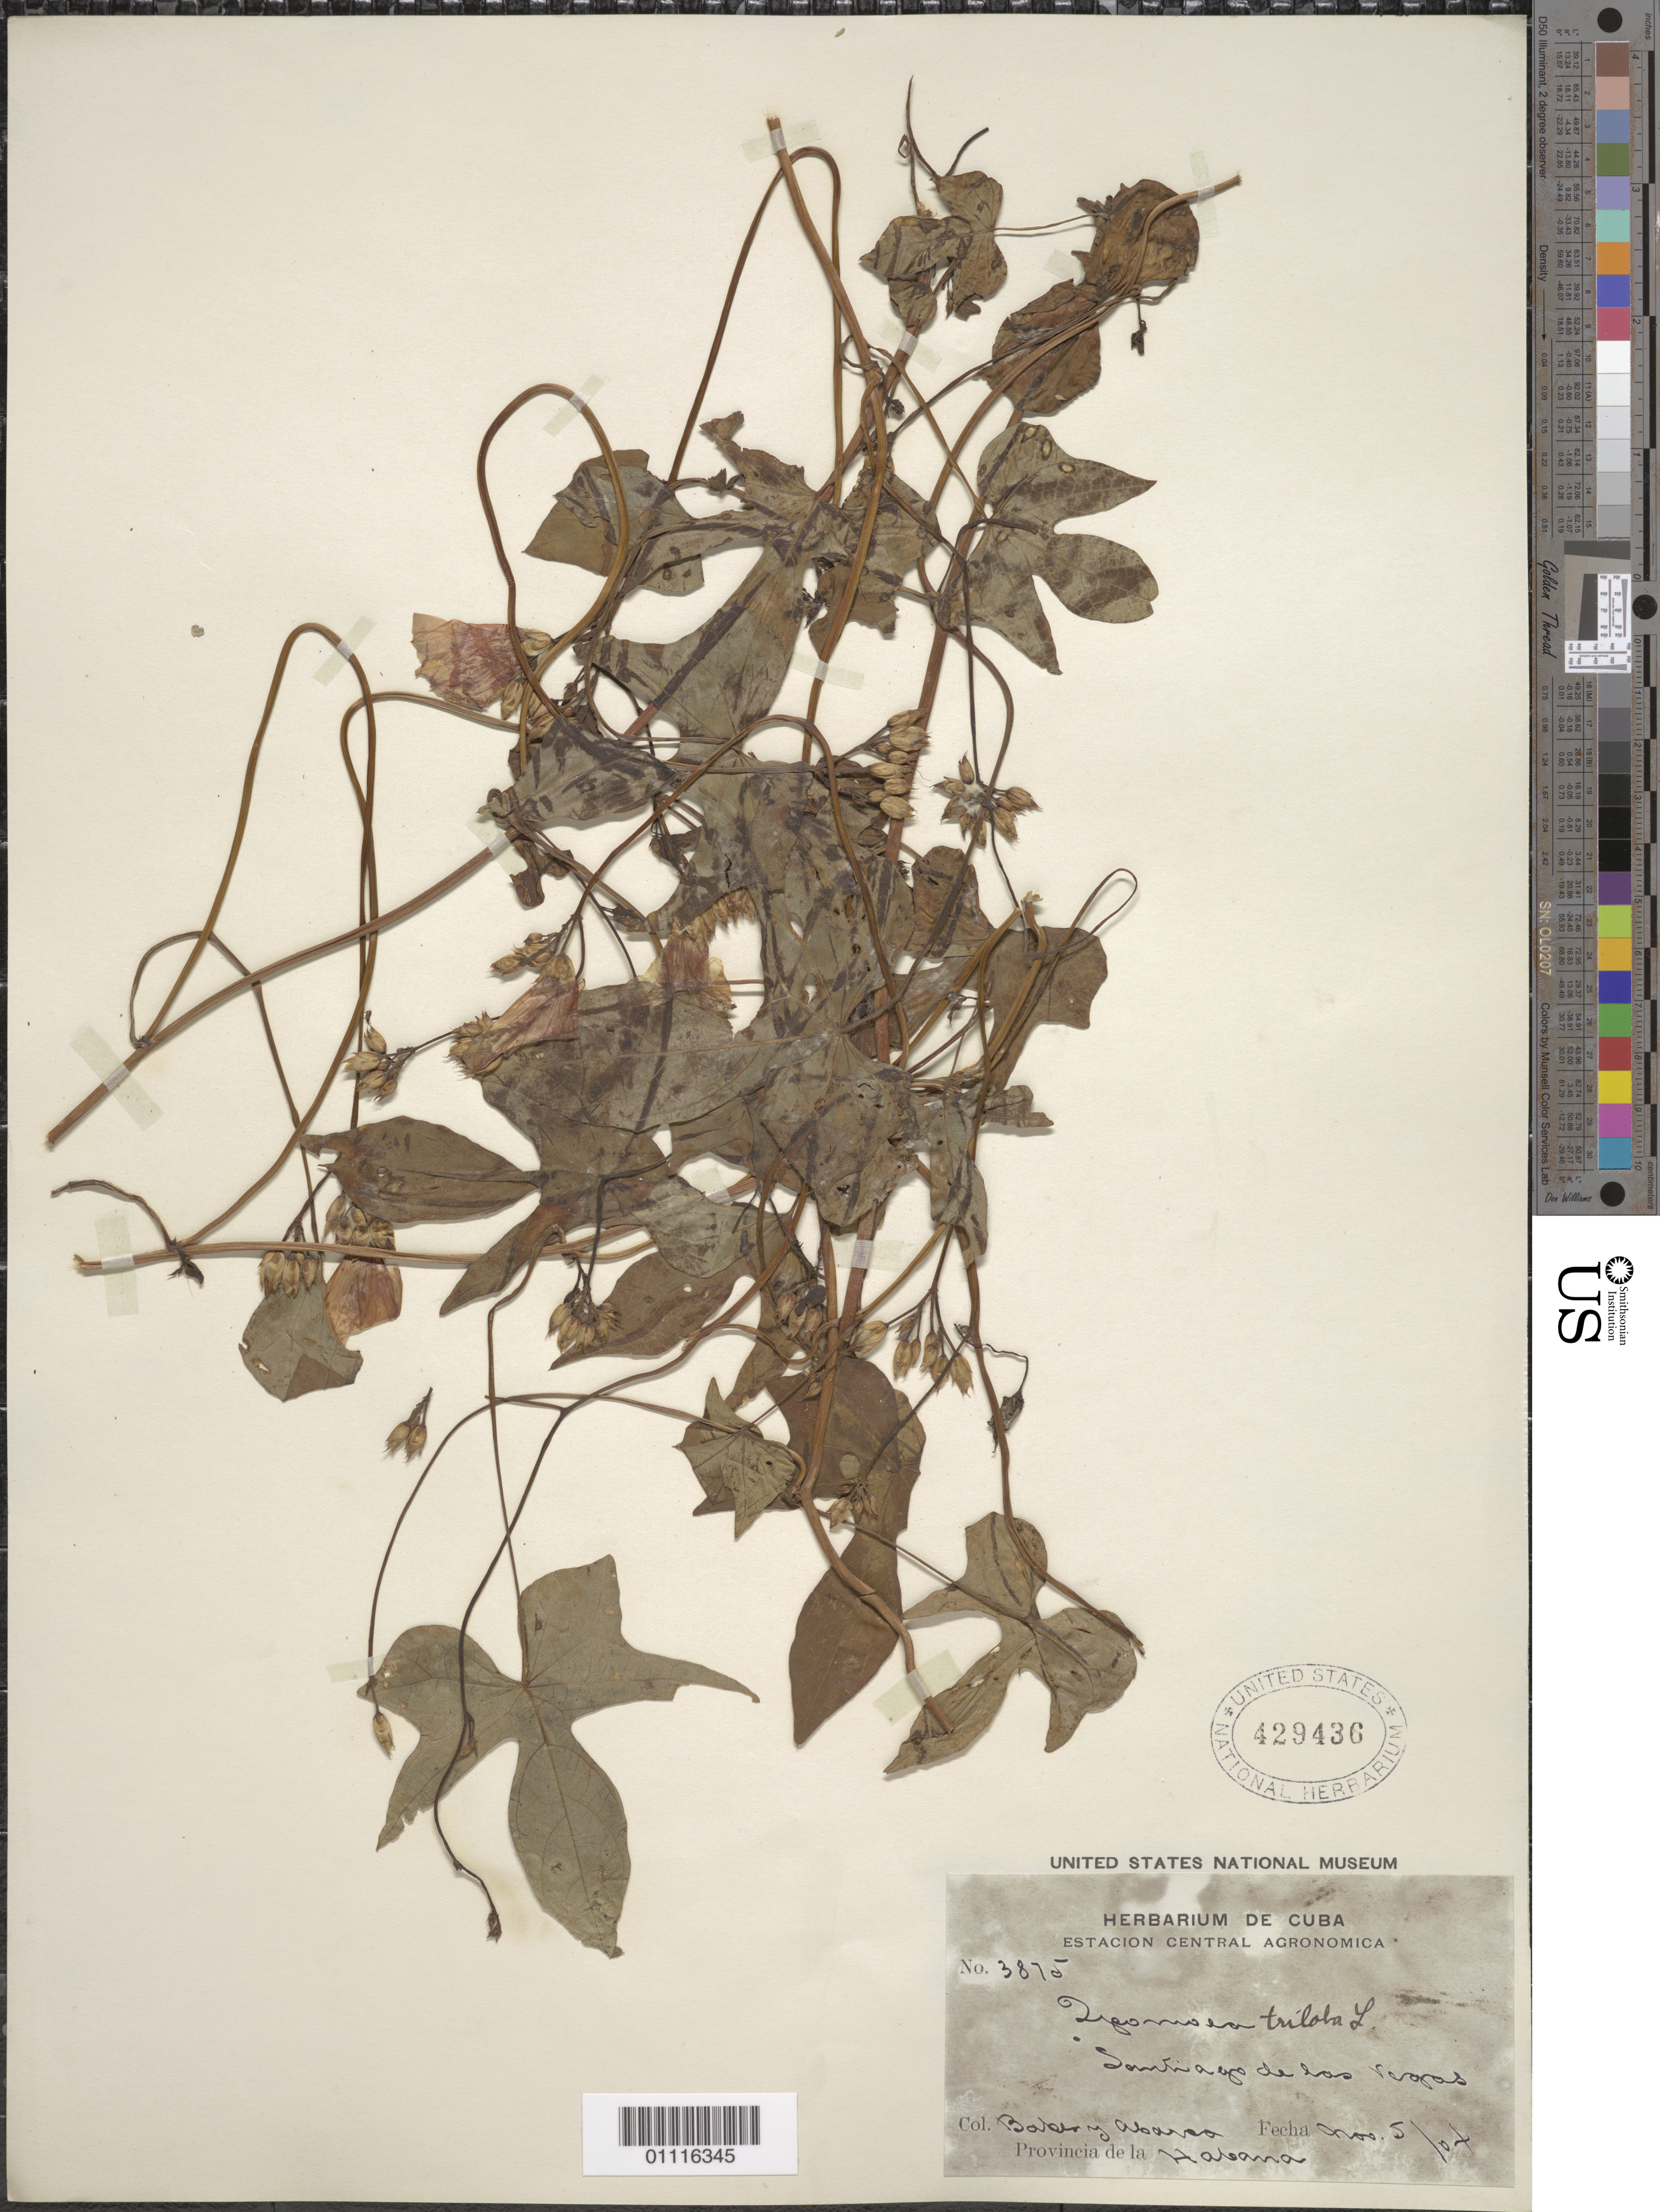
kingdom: Plantae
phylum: Tracheophyta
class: Magnoliopsida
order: Solanales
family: Convolvulaceae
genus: Ipomoea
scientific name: Ipomoea triloba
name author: L.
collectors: C. F. Baker & M. Abarca y Vascquez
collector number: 3875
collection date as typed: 05 Nov 1904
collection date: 1904-11-05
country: Cuba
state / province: La Habana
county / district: Municipio Boyeros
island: Cuba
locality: Santiago de las Vegas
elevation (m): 97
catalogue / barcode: US 429436